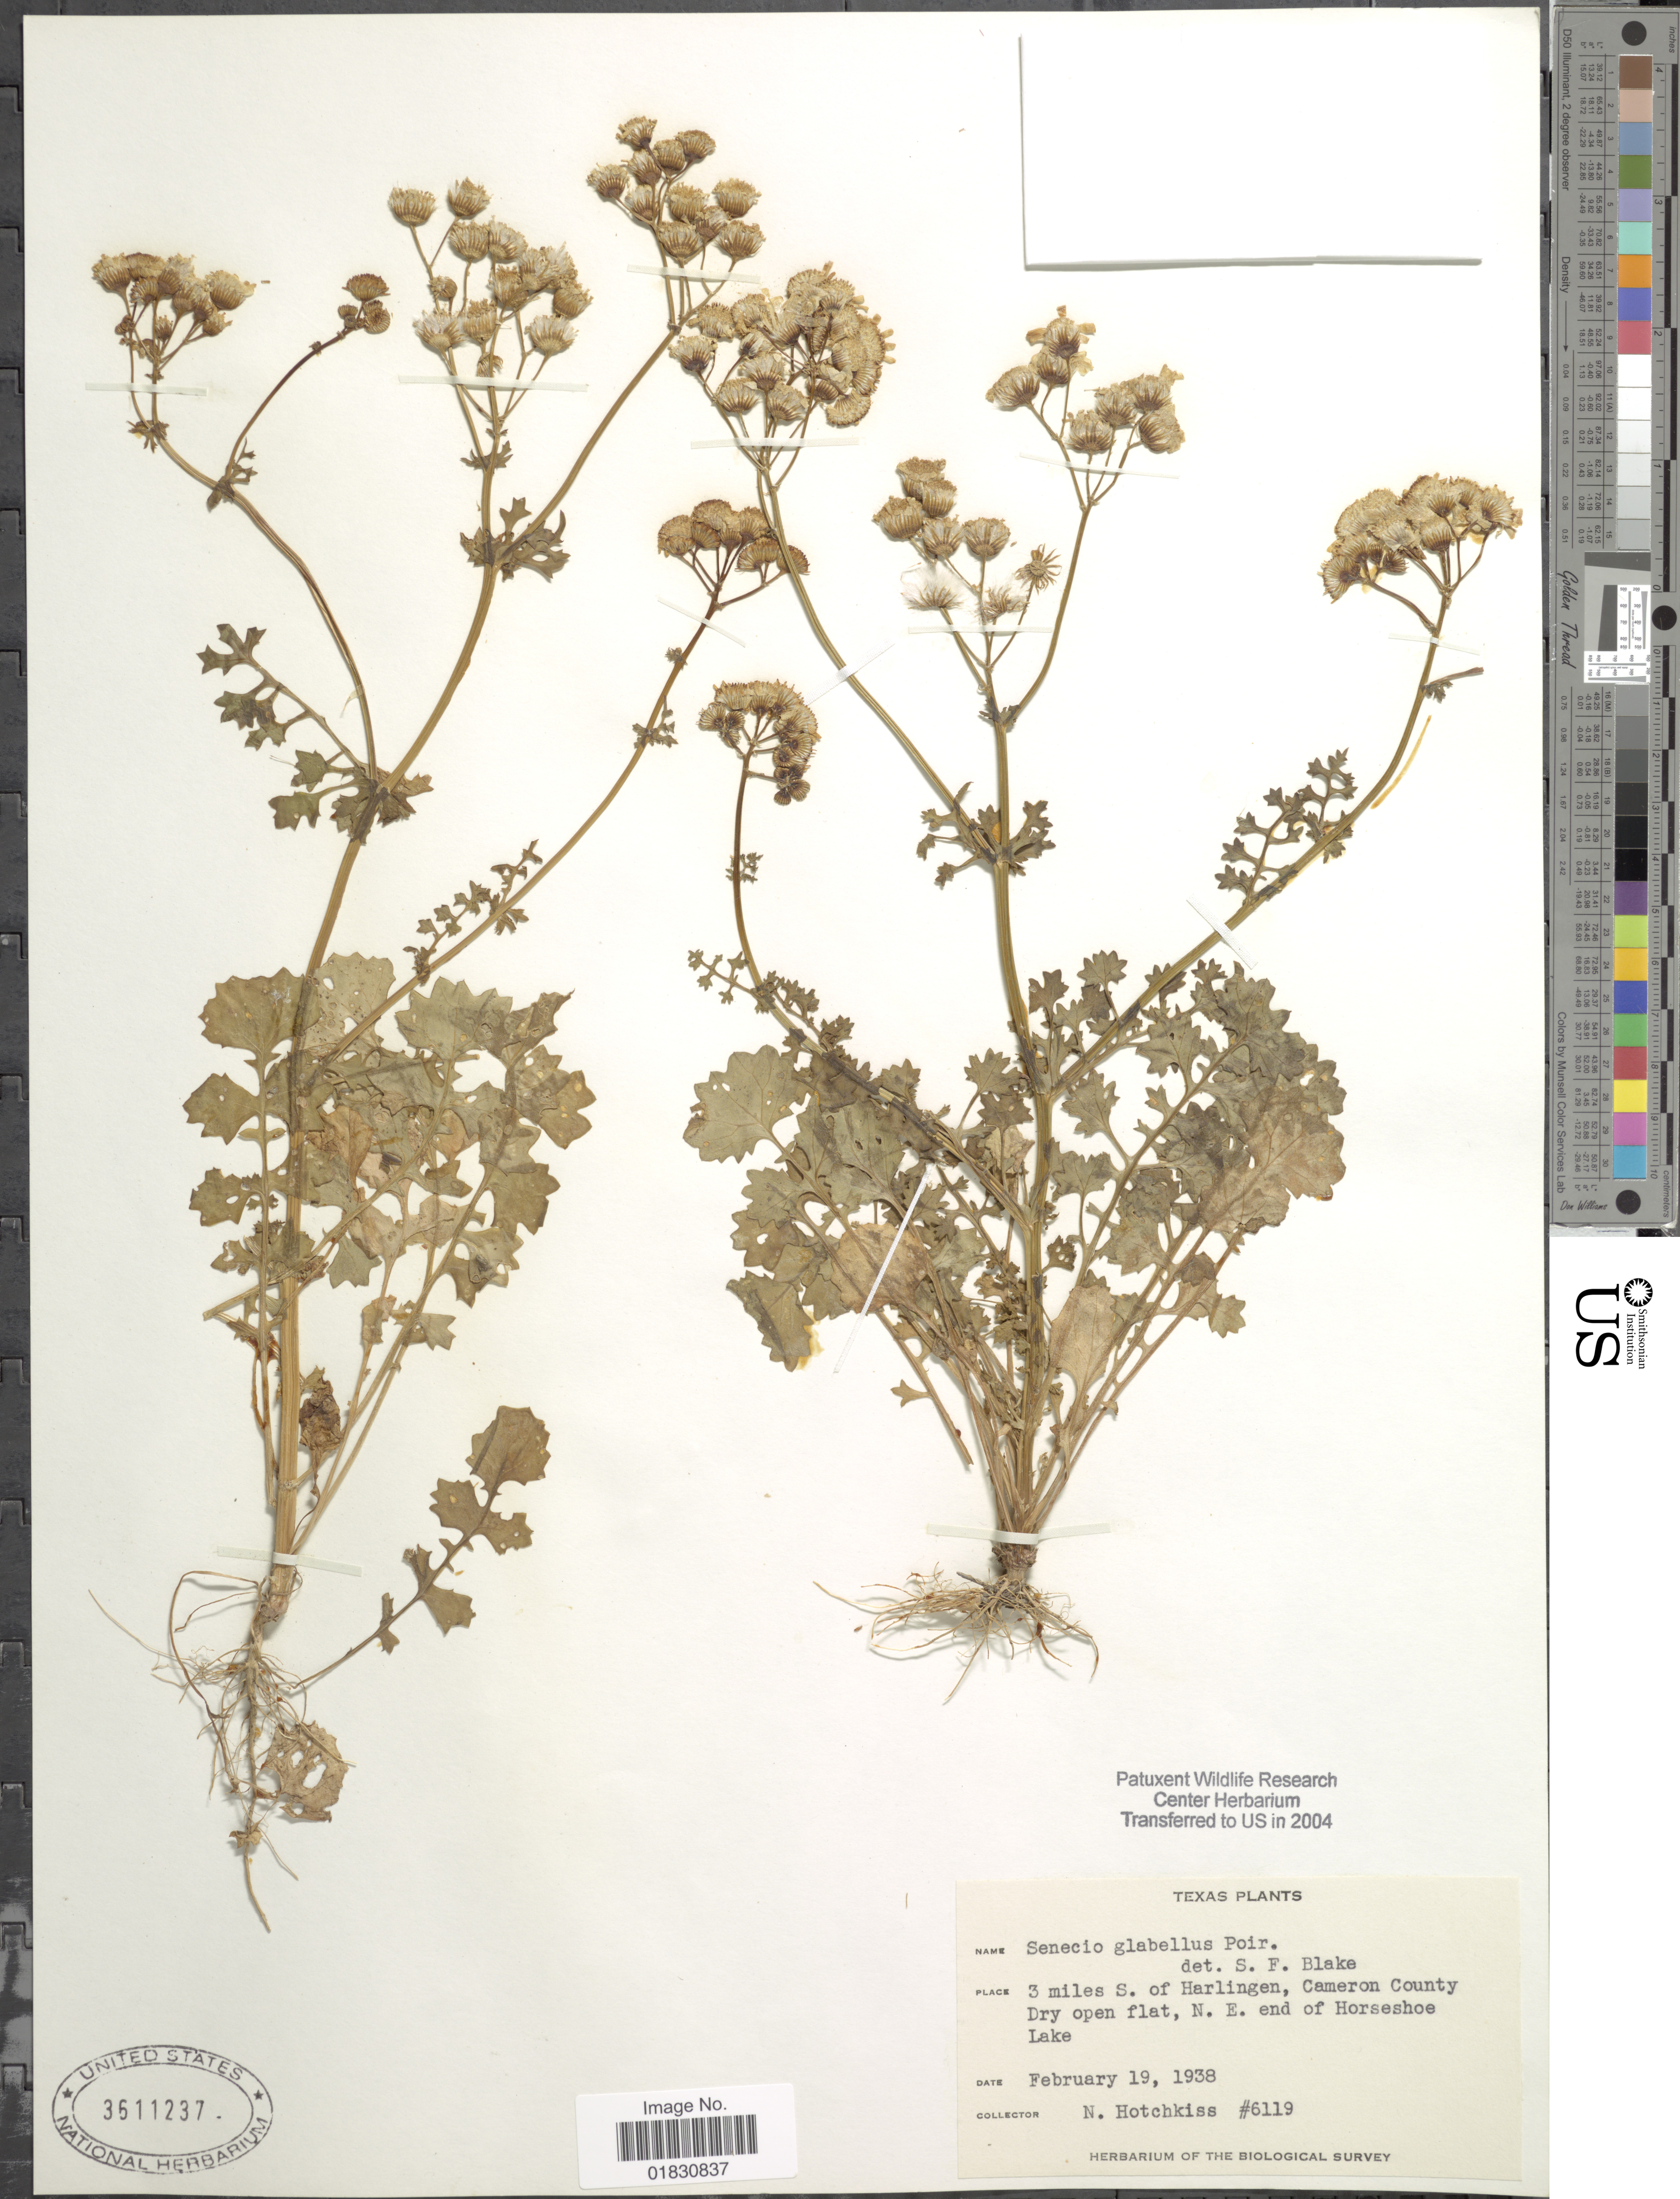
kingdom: Plantae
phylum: Tracheophyta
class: Magnoliopsida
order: Asterales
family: Asteraceae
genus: Packera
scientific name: Packera glabella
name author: (Poir.) C. Jeffrey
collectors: N. Hotchkiss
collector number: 6119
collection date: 1938-02-19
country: United States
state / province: Texas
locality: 3 miles S. of Harlington, Cameron County, N. E. end of Horseshoe Lake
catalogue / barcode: US 3611237